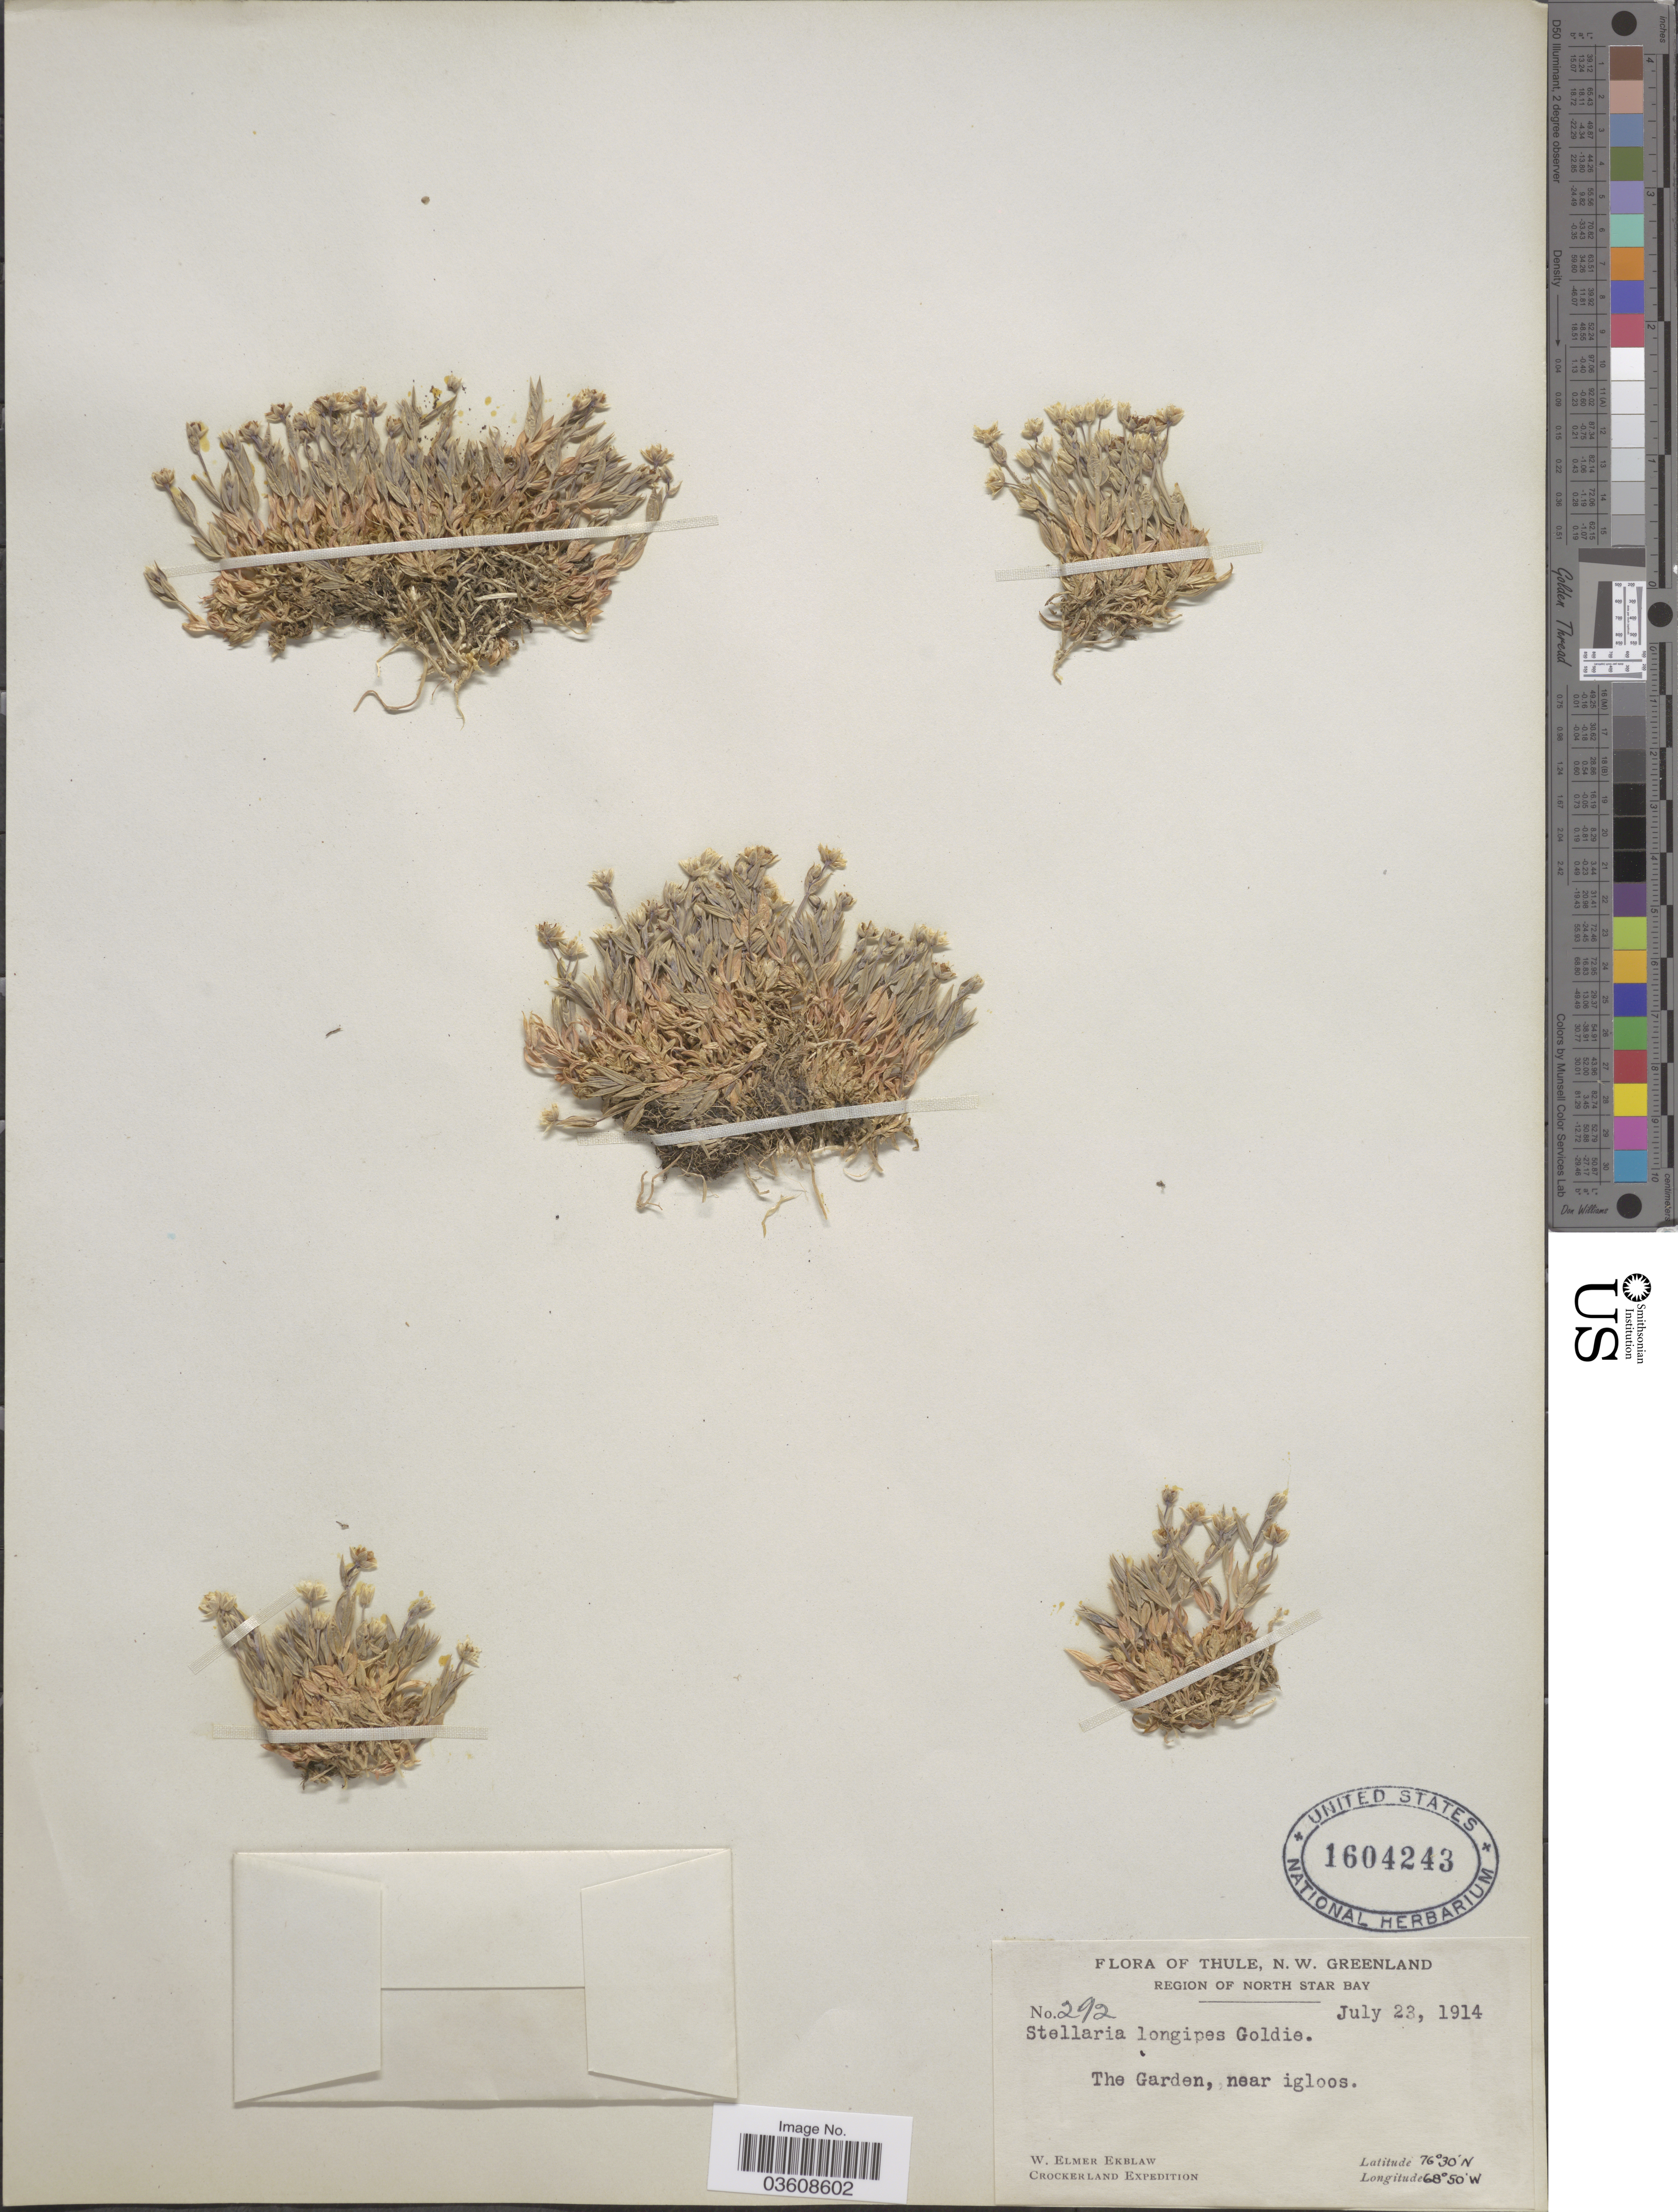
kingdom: Plantae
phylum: Tracheophyta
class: Magnoliopsida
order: Caryophyllales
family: Caryophyllaceae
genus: Stellaria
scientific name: Stellaria longipes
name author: Goldie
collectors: W. Ekblaw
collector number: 292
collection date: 1914-07-23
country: Greenland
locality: Thule, N. W. Greenland. Region of North Star Bay. The Garden, near igloos. Crockerland.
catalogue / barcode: US 1604243